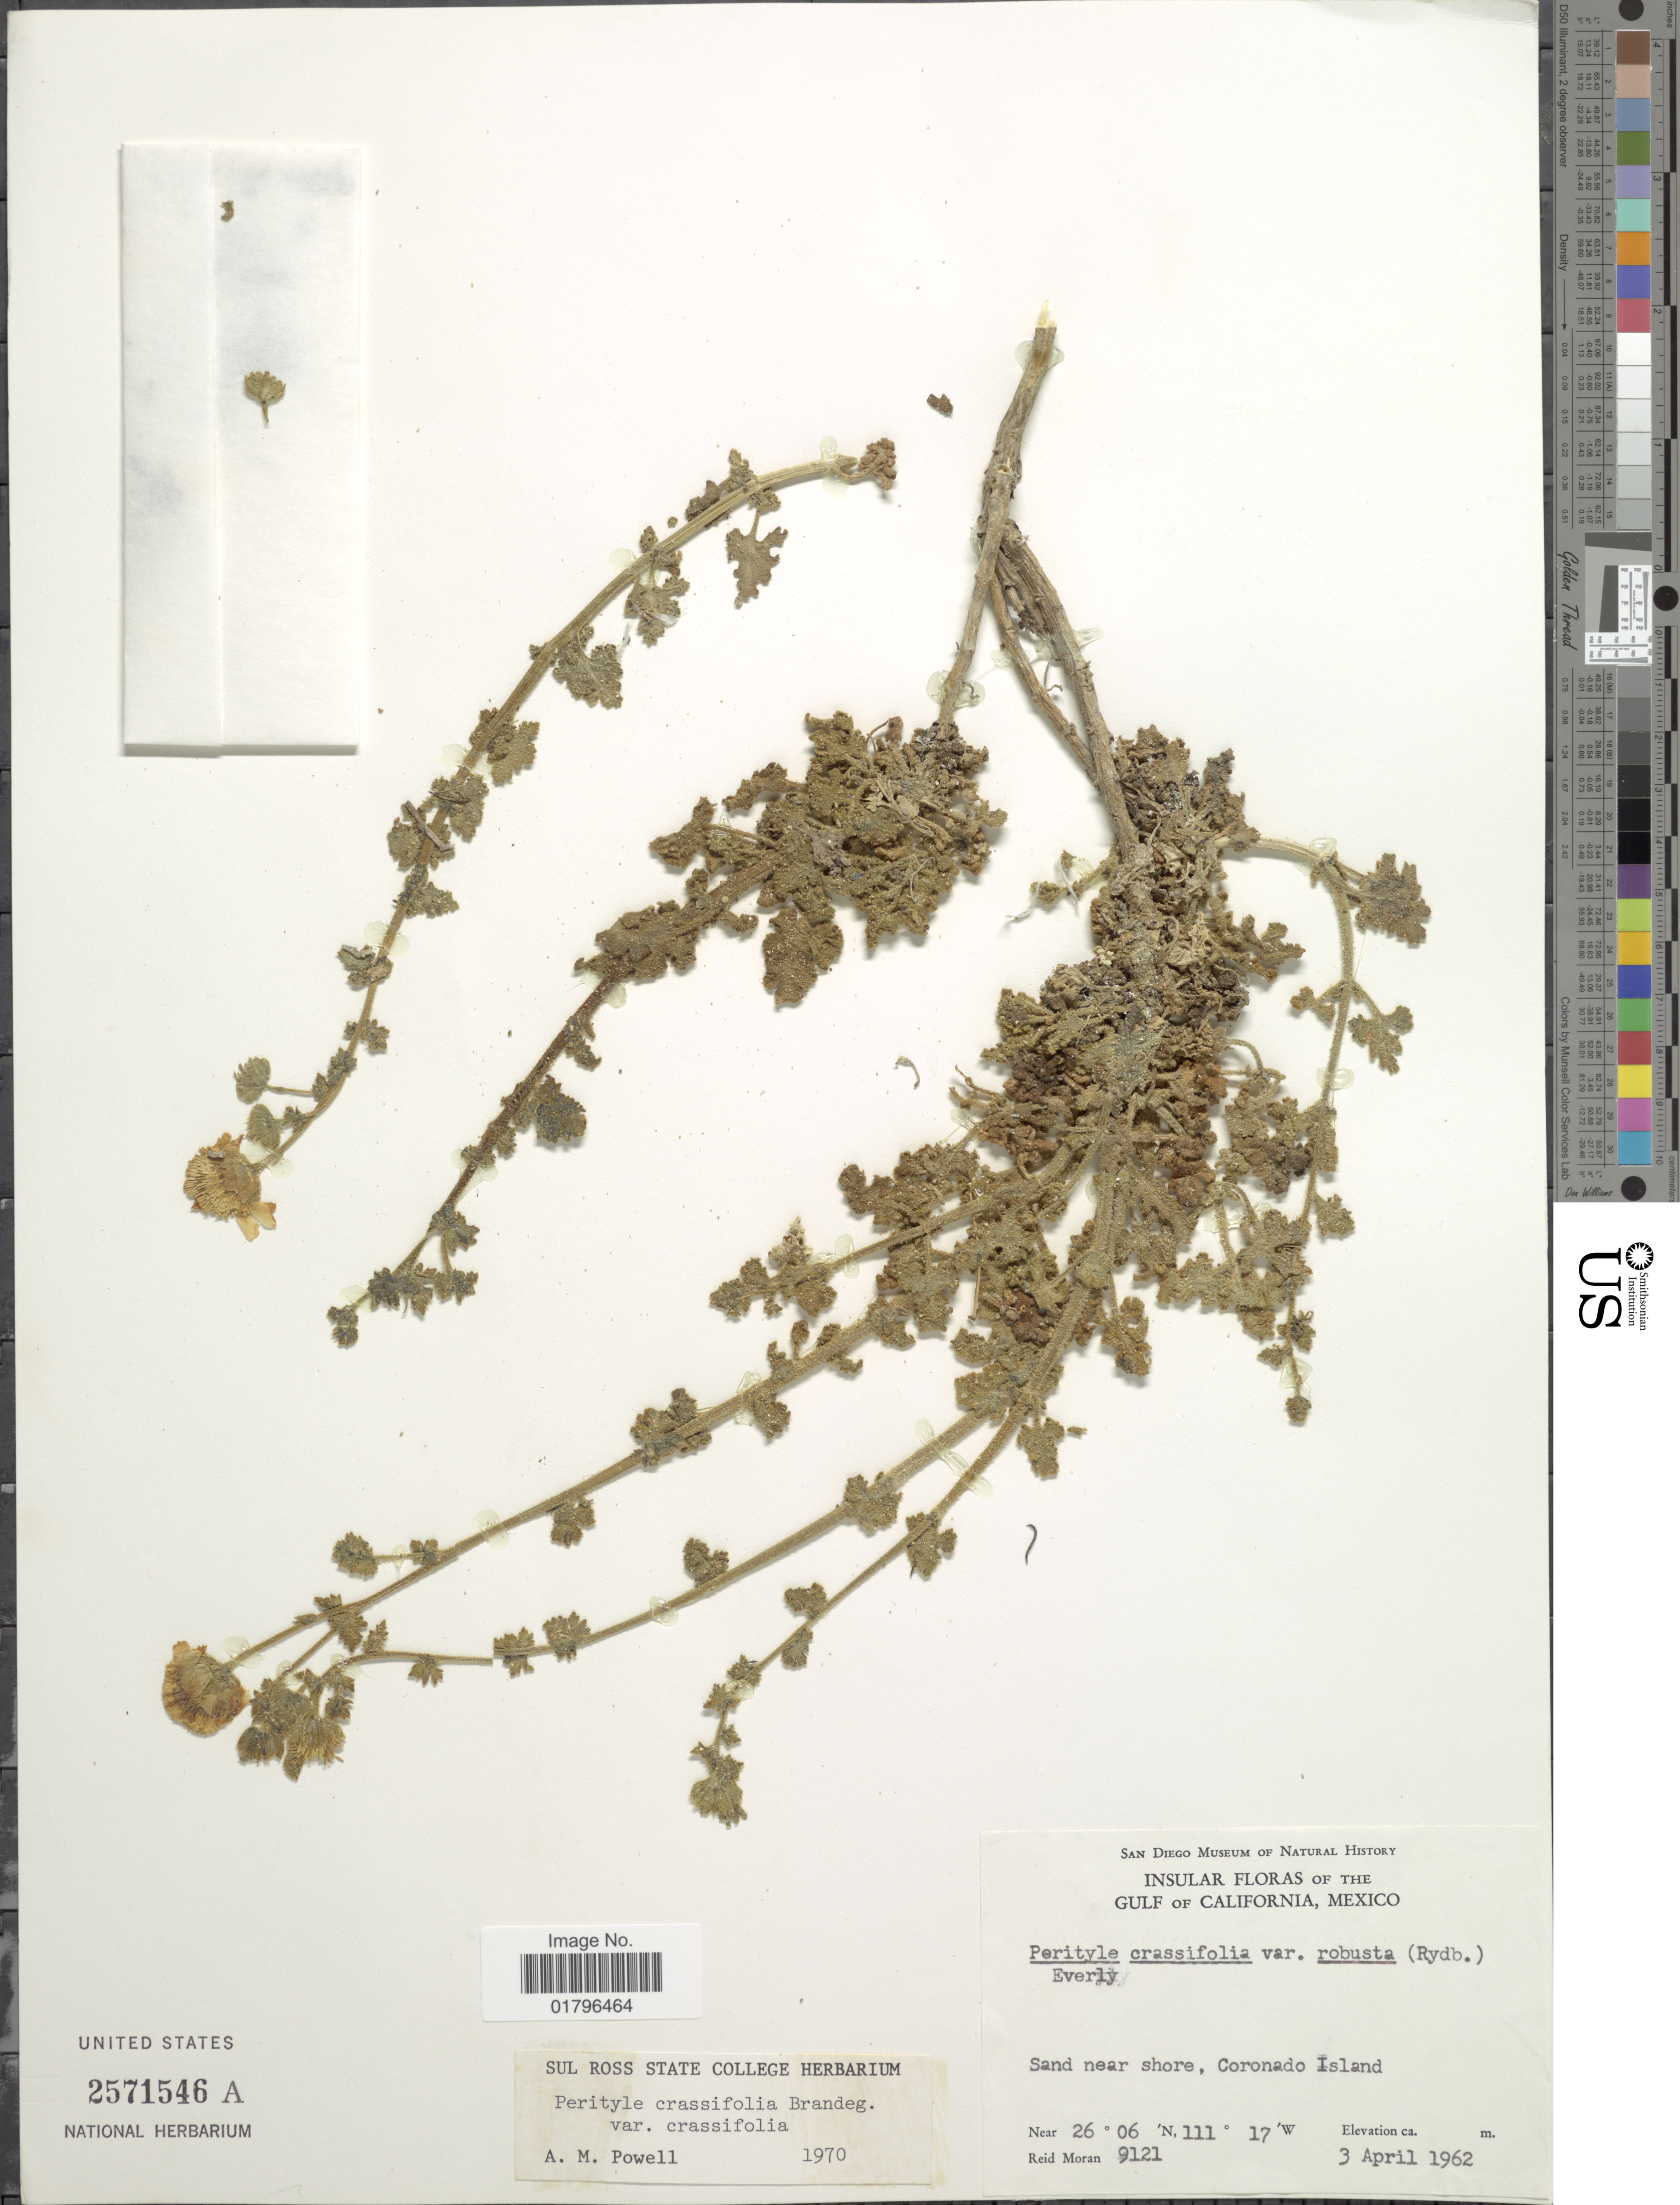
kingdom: Plantae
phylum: Tracheophyta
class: Magnoliopsida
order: Asterales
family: Asteraceae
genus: Perityle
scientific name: Perityle crassifolia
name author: Brandegee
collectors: R. V. Moran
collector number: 9121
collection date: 1962-04-03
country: Mexico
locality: Gulf Of California, Coronado island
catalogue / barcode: US 2571546A